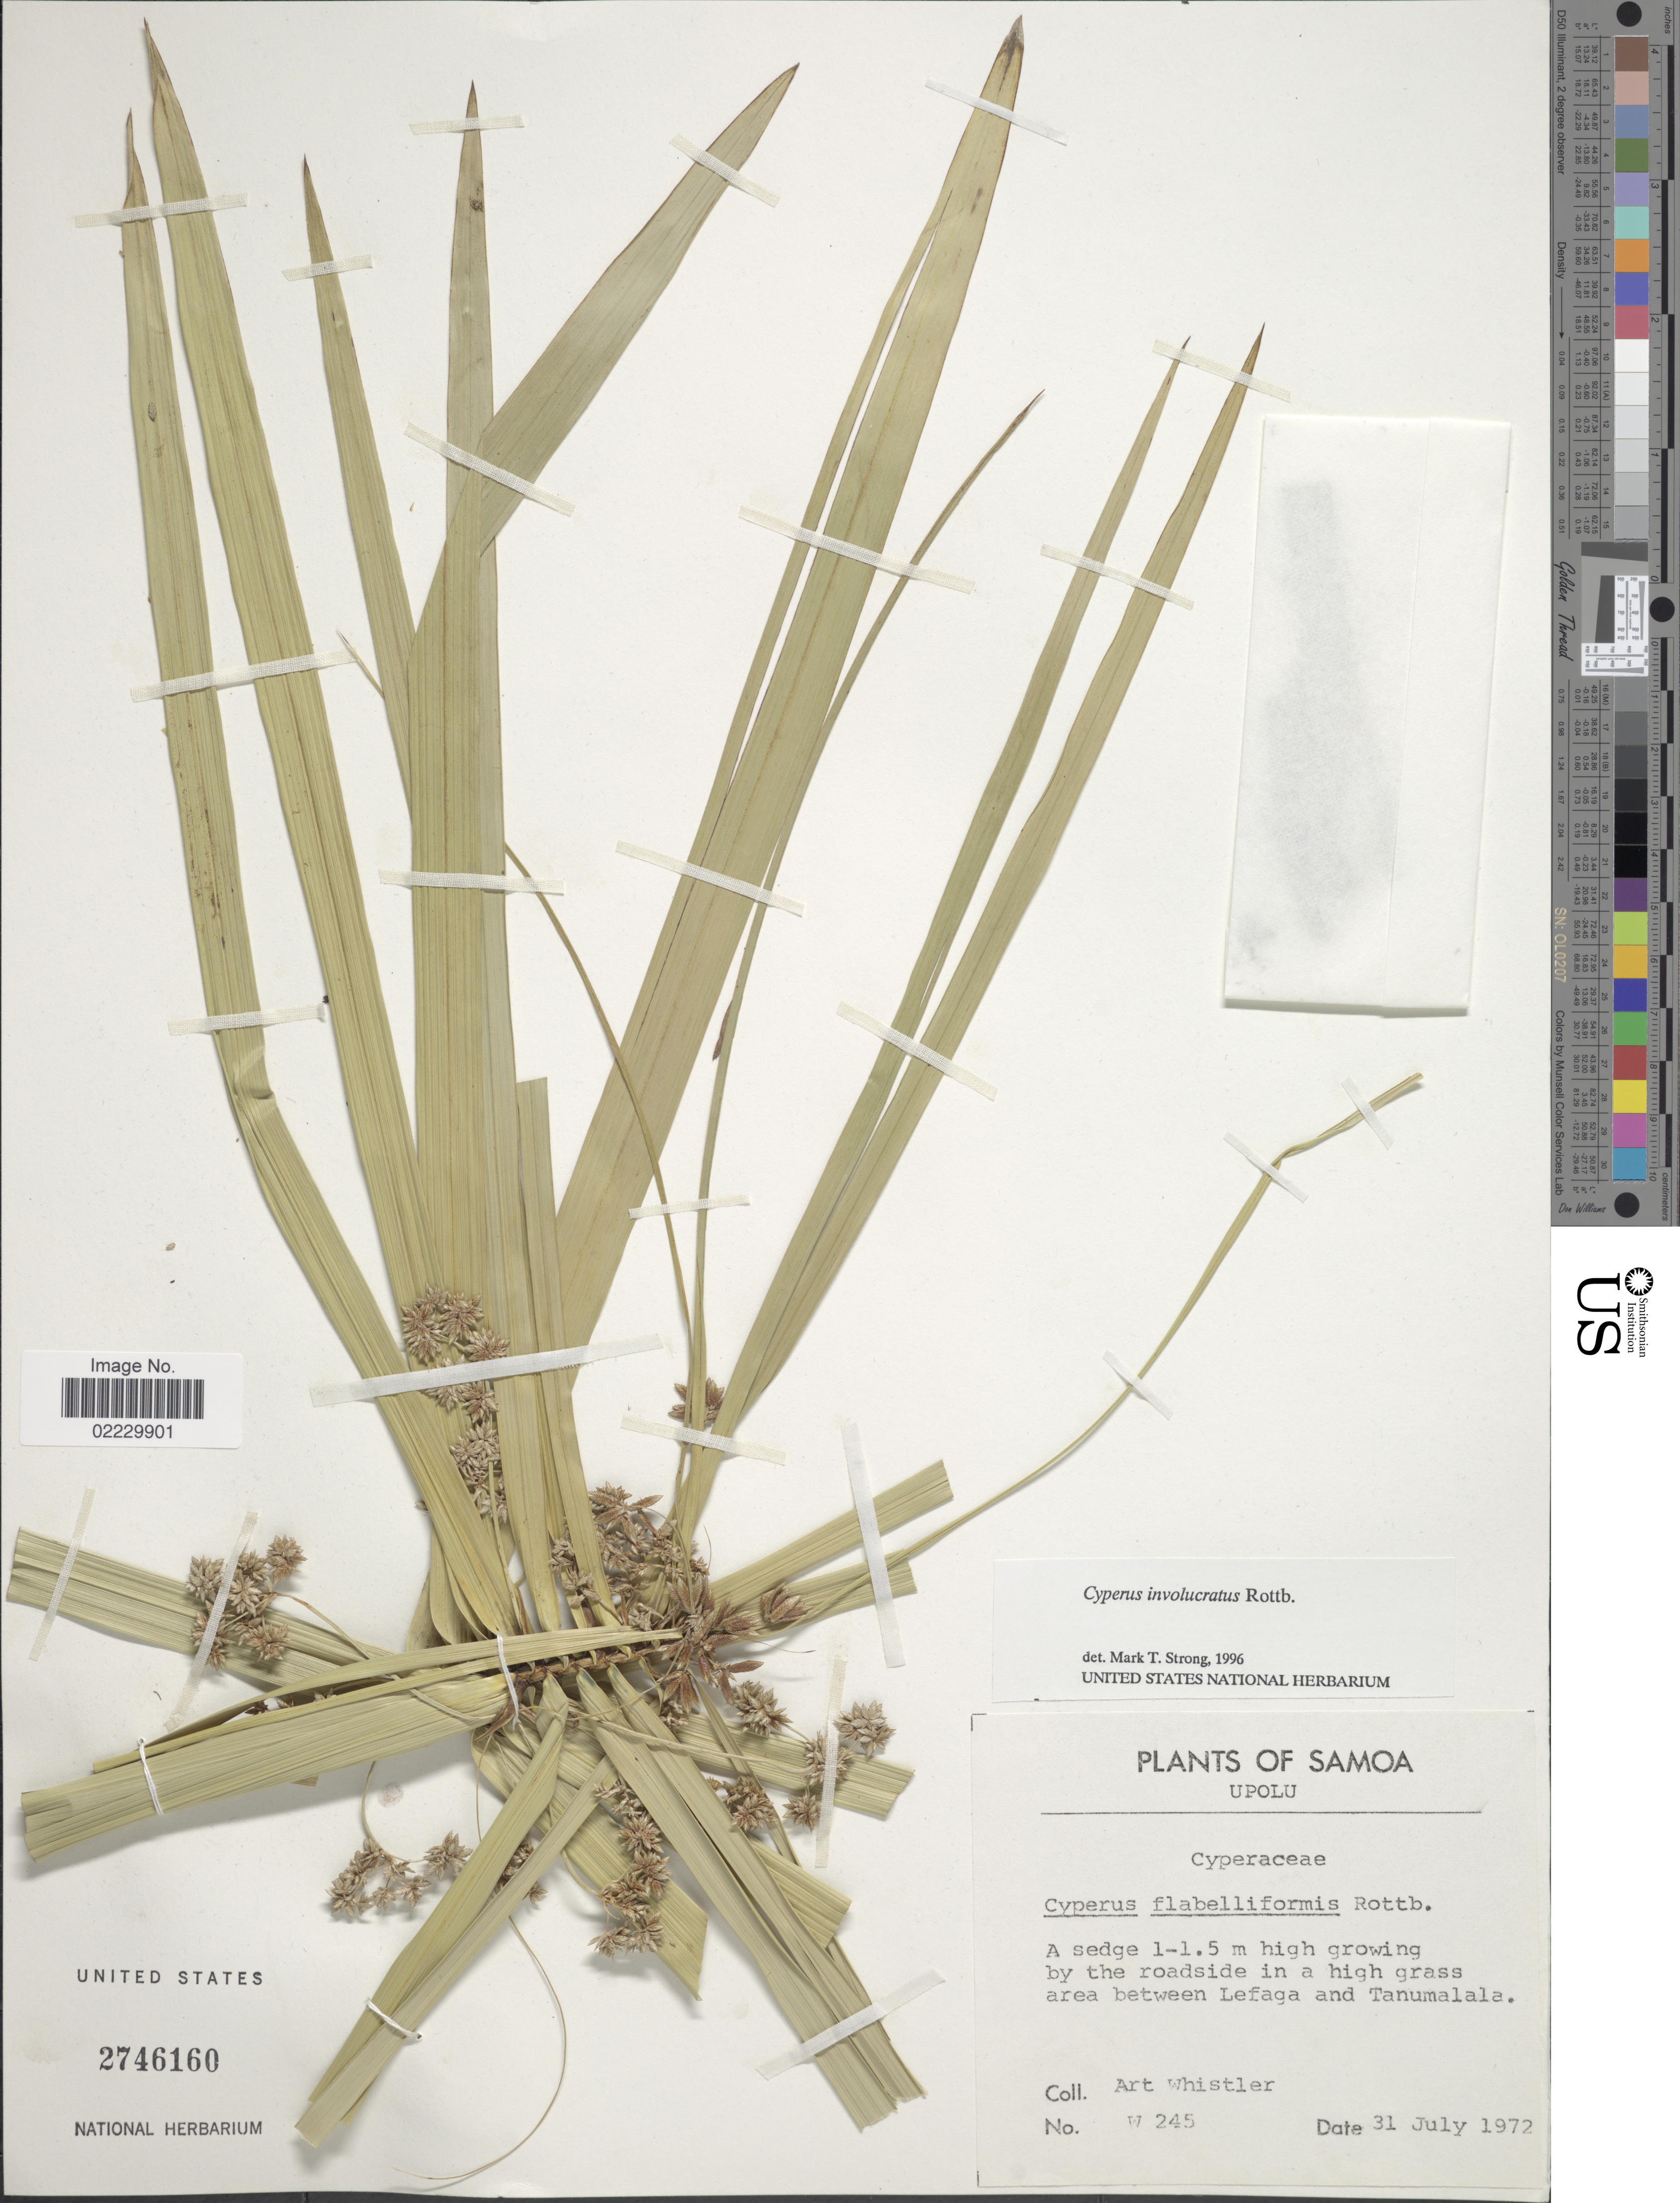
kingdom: Plantae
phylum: Tracheophyta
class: Liliopsida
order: Poales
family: Cyperaceae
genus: Cyperus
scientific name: Cyperus involucratus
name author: Rottb.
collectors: A. Whistler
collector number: W 245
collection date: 1972-07-31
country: Samoa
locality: Samoa. Upolu. Area between Lefaga and Tanumalala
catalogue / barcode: US 2746160